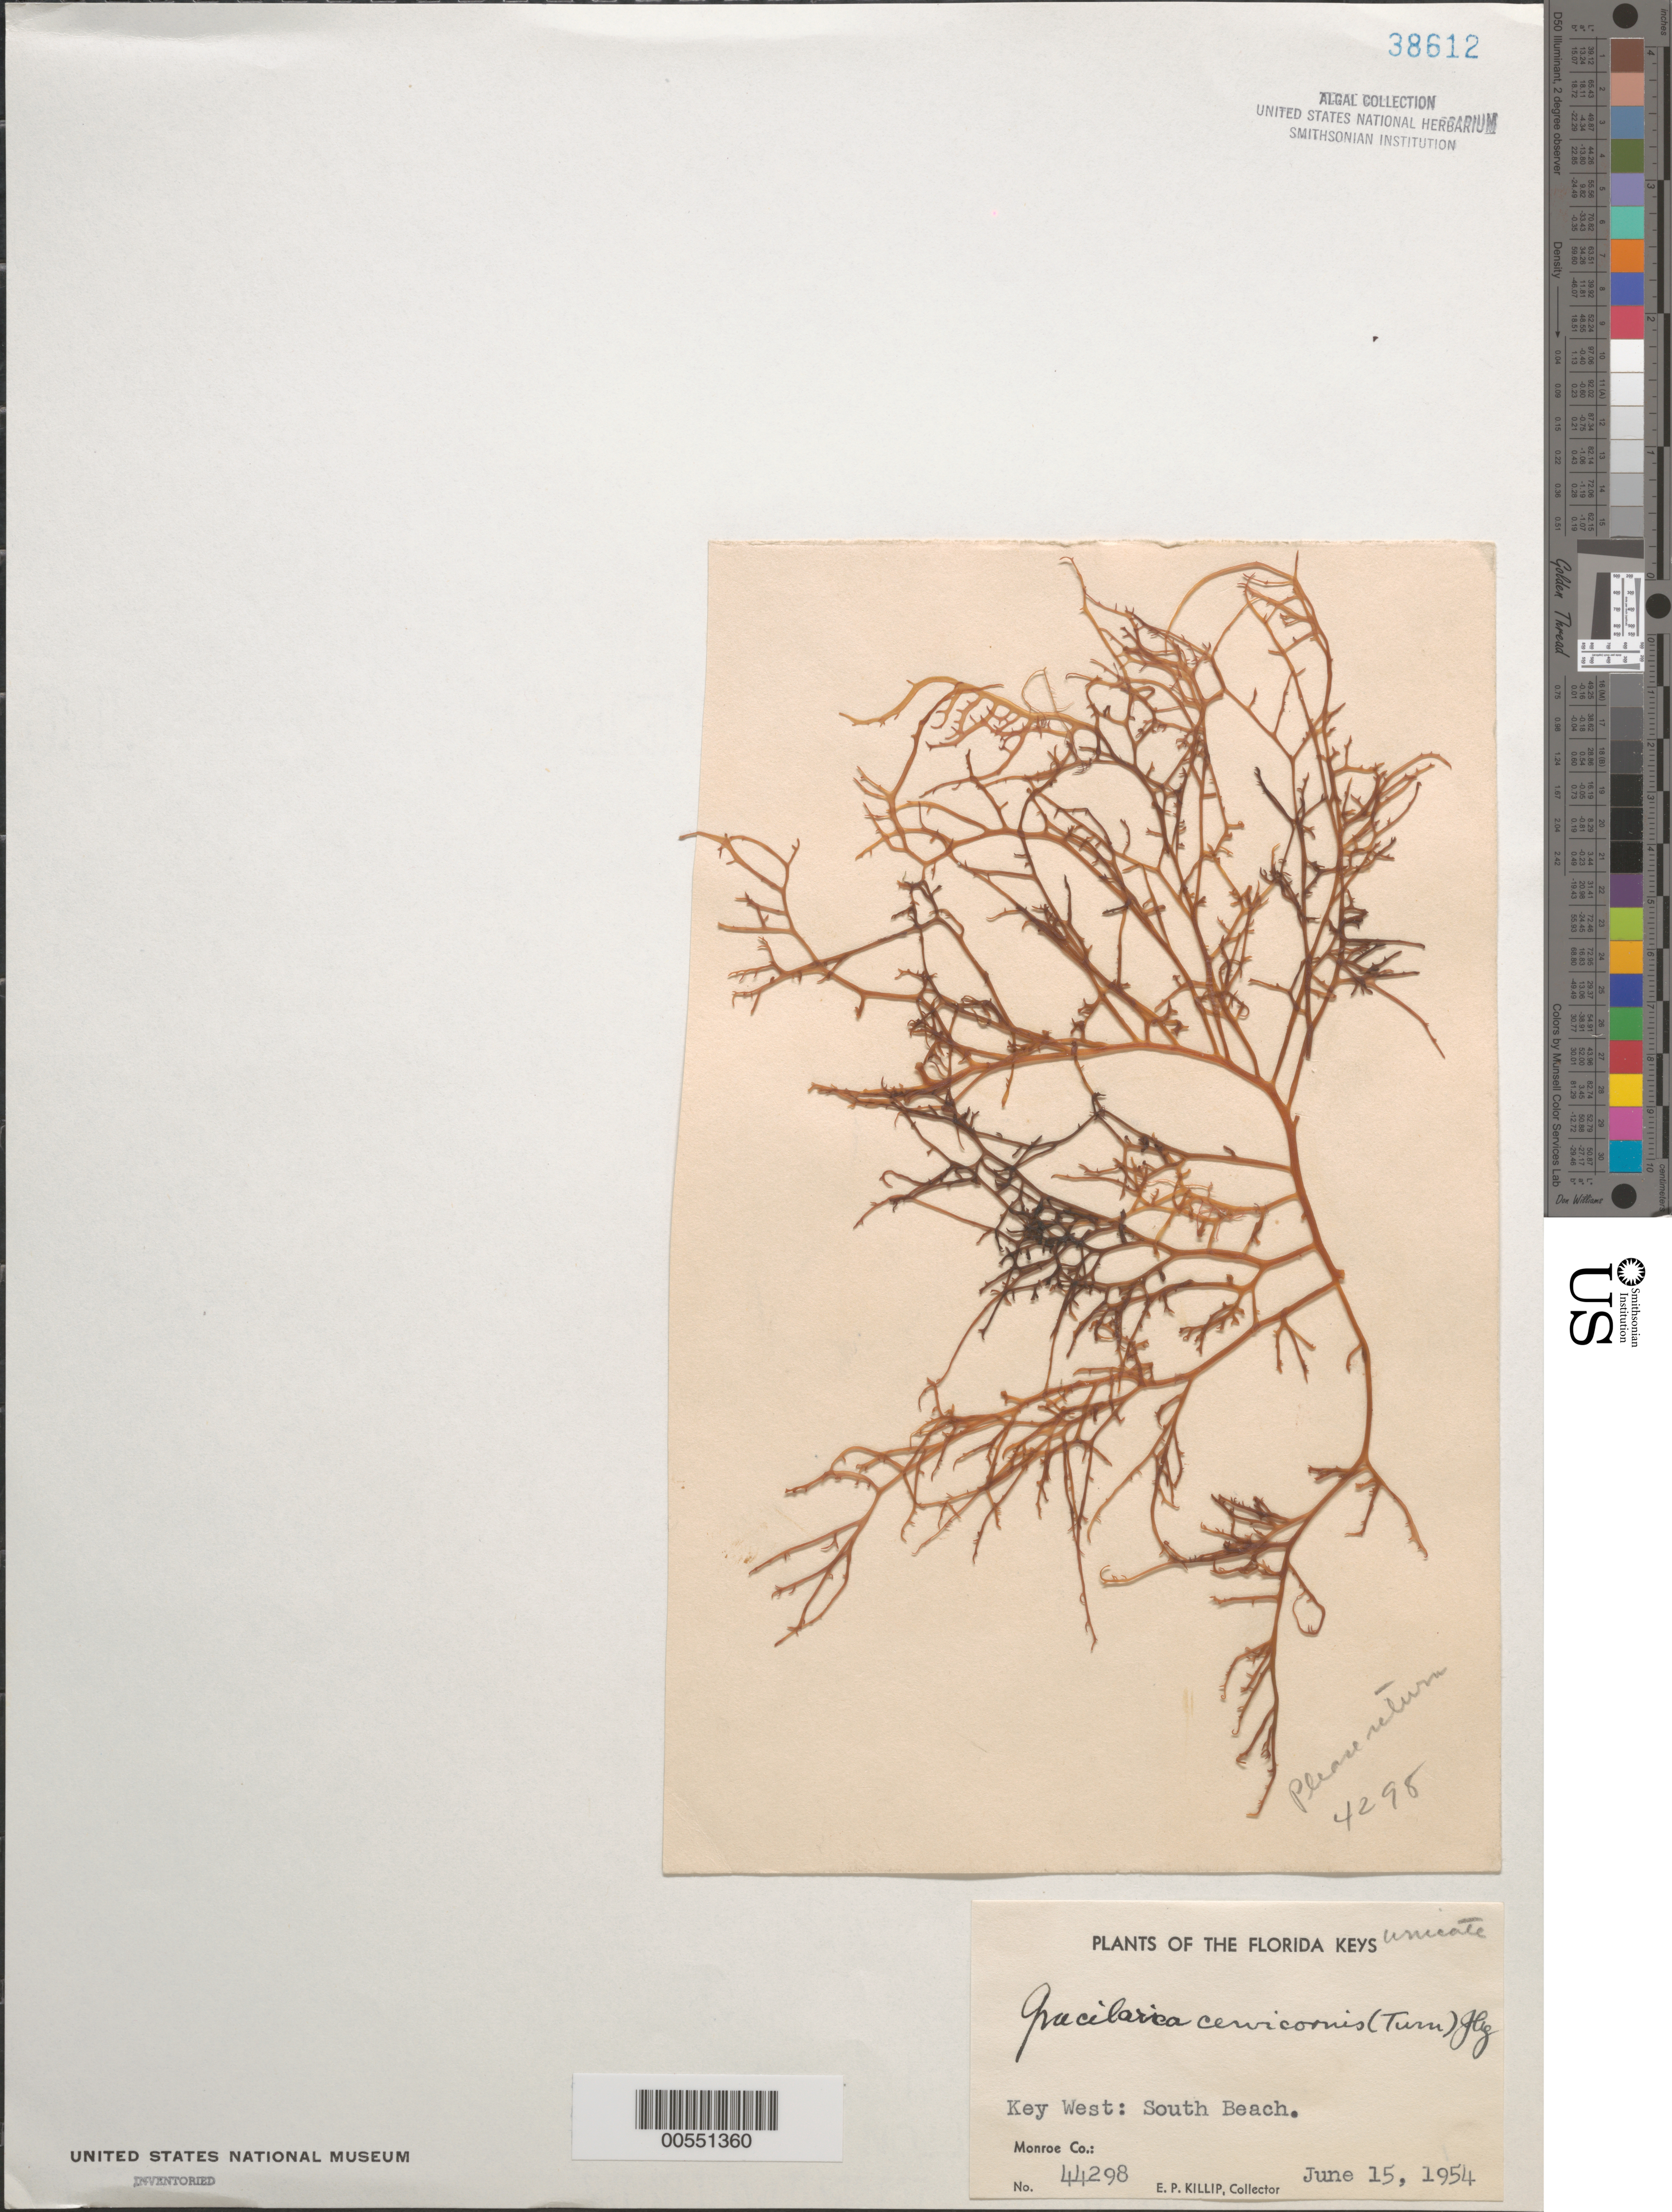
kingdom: Plantae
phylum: Rhodophyta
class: Florideophyceae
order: Gracilariales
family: Gracilariaceae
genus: Gracilaria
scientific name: Gracilaria cervicornis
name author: (Turner) J. Agardh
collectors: E. P. Killip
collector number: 44298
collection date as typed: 15 Jun 1954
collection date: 1954-06-15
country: United States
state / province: Florida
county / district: Monroe County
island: Key West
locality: South Beach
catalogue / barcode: US 38612